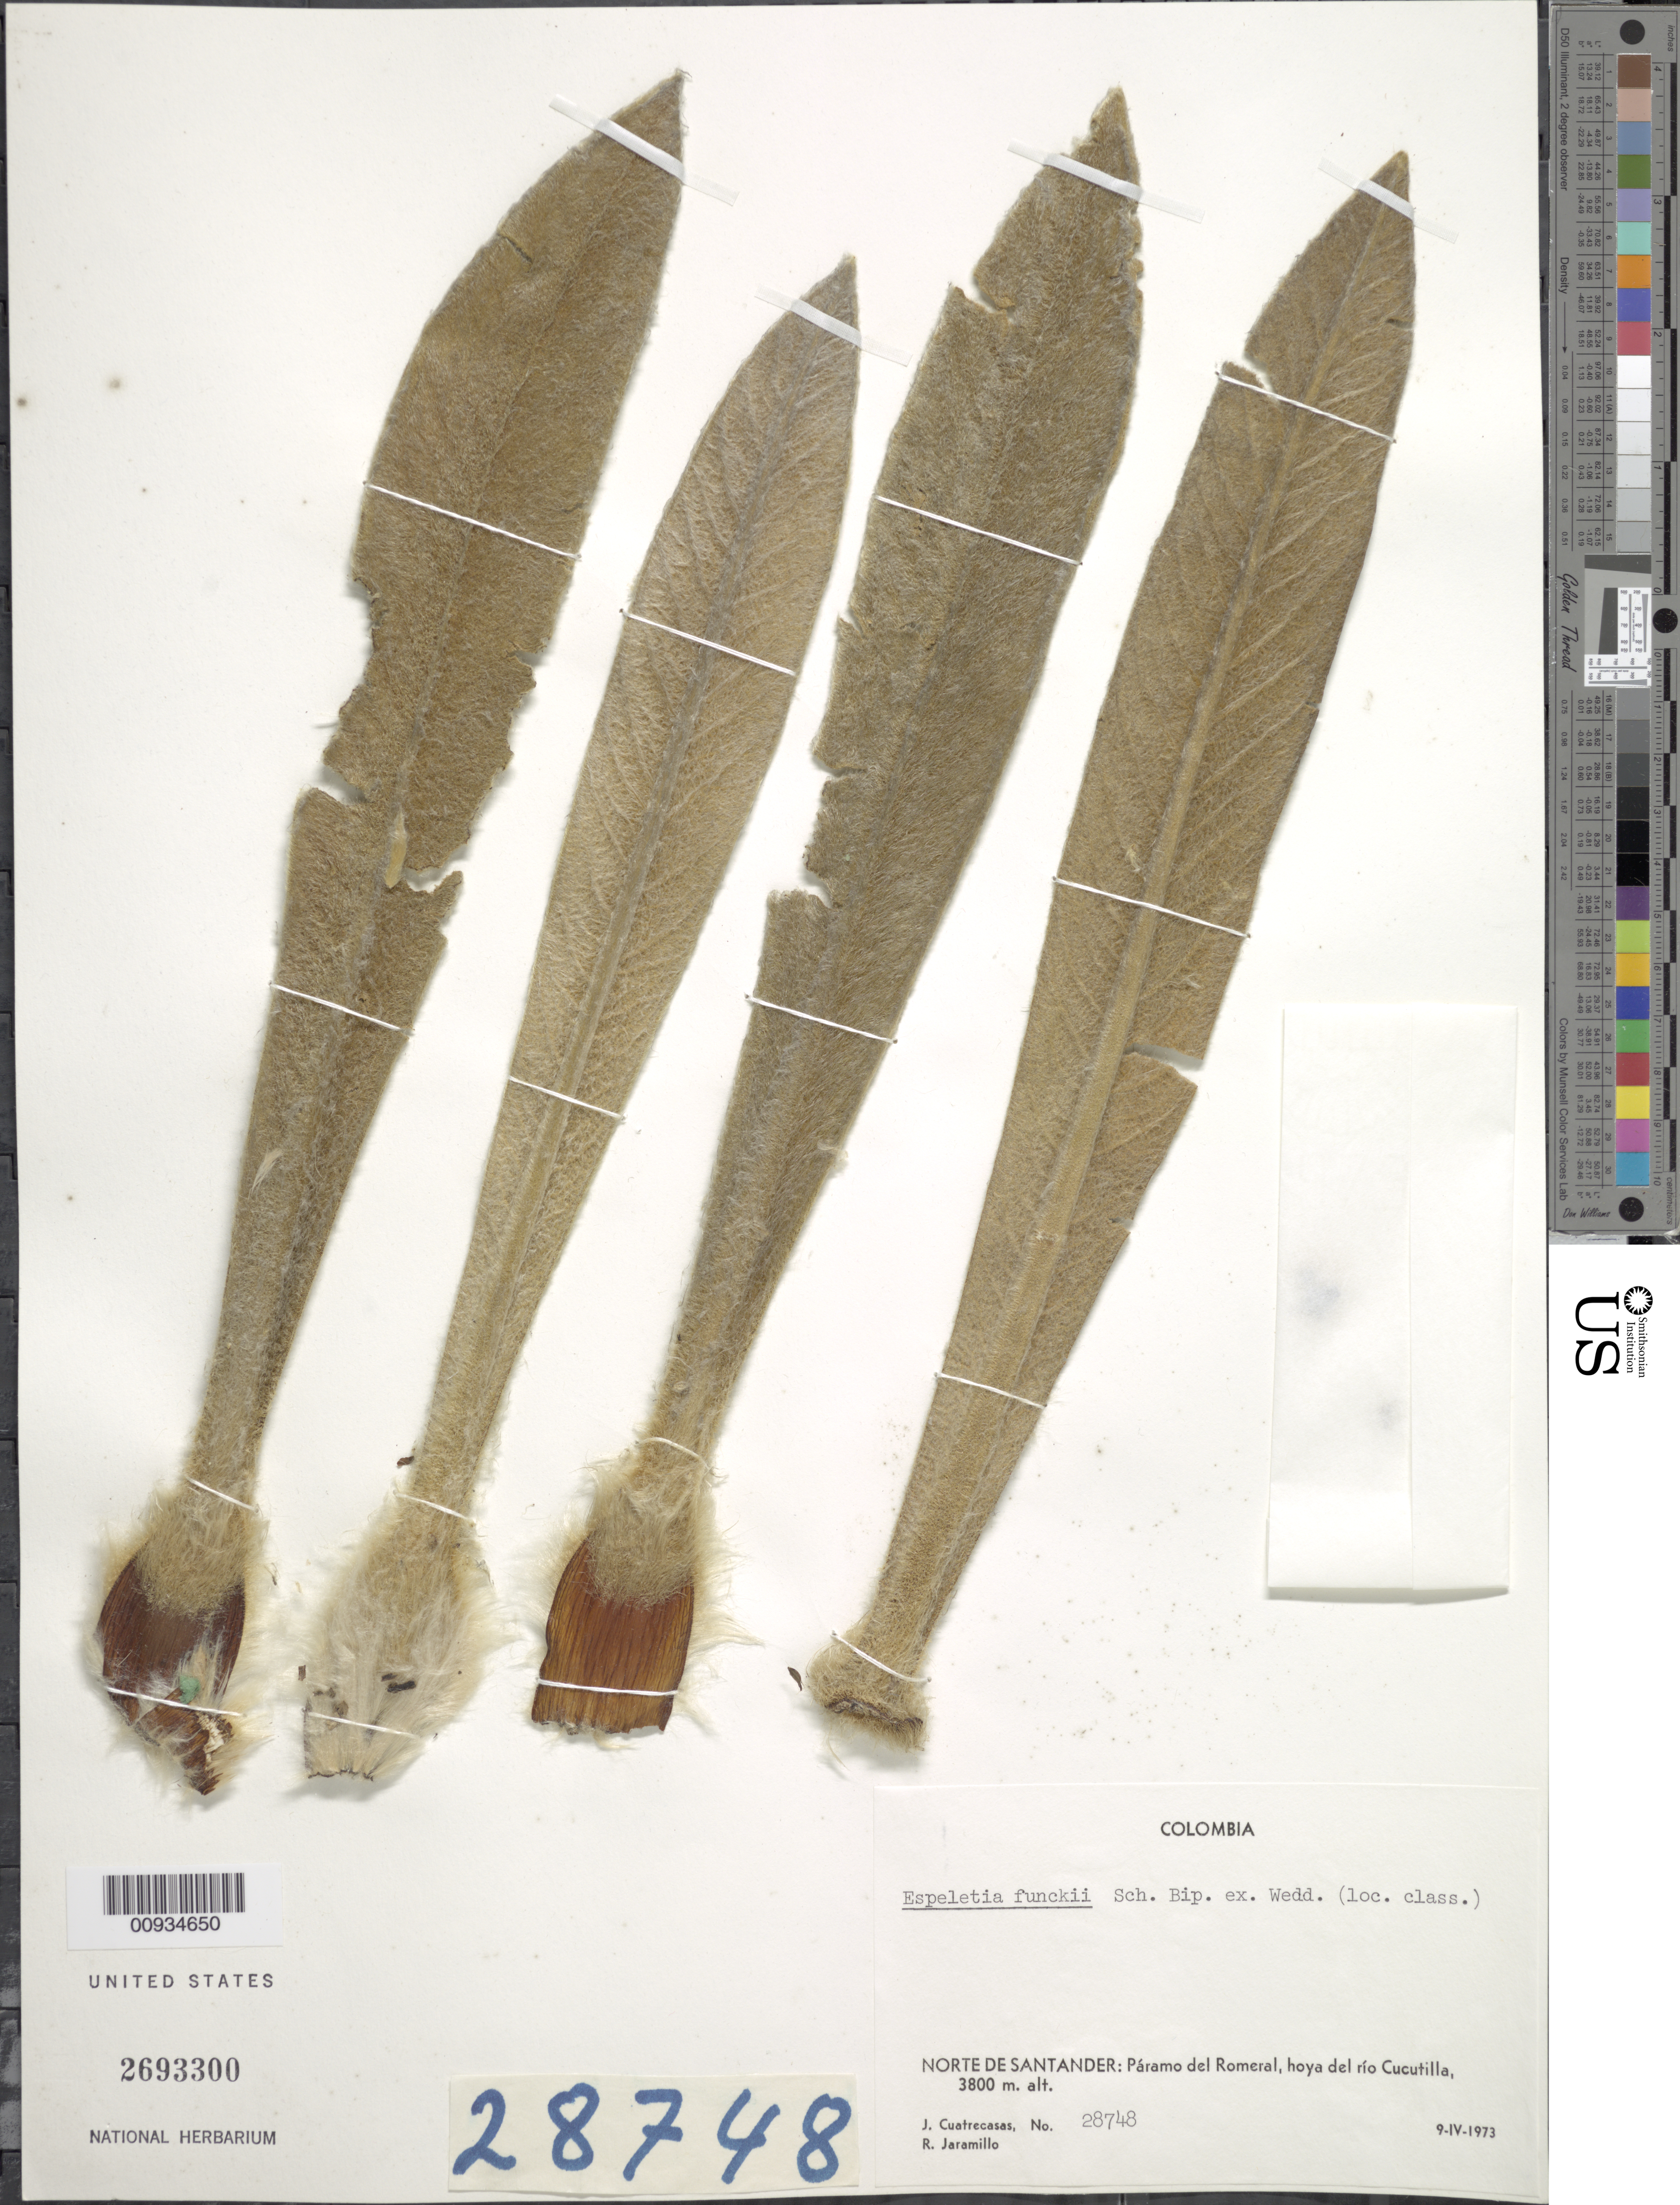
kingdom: Plantae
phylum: Tracheophyta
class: Magnoliopsida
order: Asterales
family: Asteraceae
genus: Espeletiopsis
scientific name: Espeletiopsis funckii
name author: (Sch. Bip. ex Wedd.) Cuatrec.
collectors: J. Cuatrecasas & R. Jaramillo M.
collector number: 28748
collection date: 1973-04-09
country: Colombia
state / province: Norte de Santander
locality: Norte de Santander: Paramo del Romeral, hjoya del rio Cucutilla,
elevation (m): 3800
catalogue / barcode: US 2693300